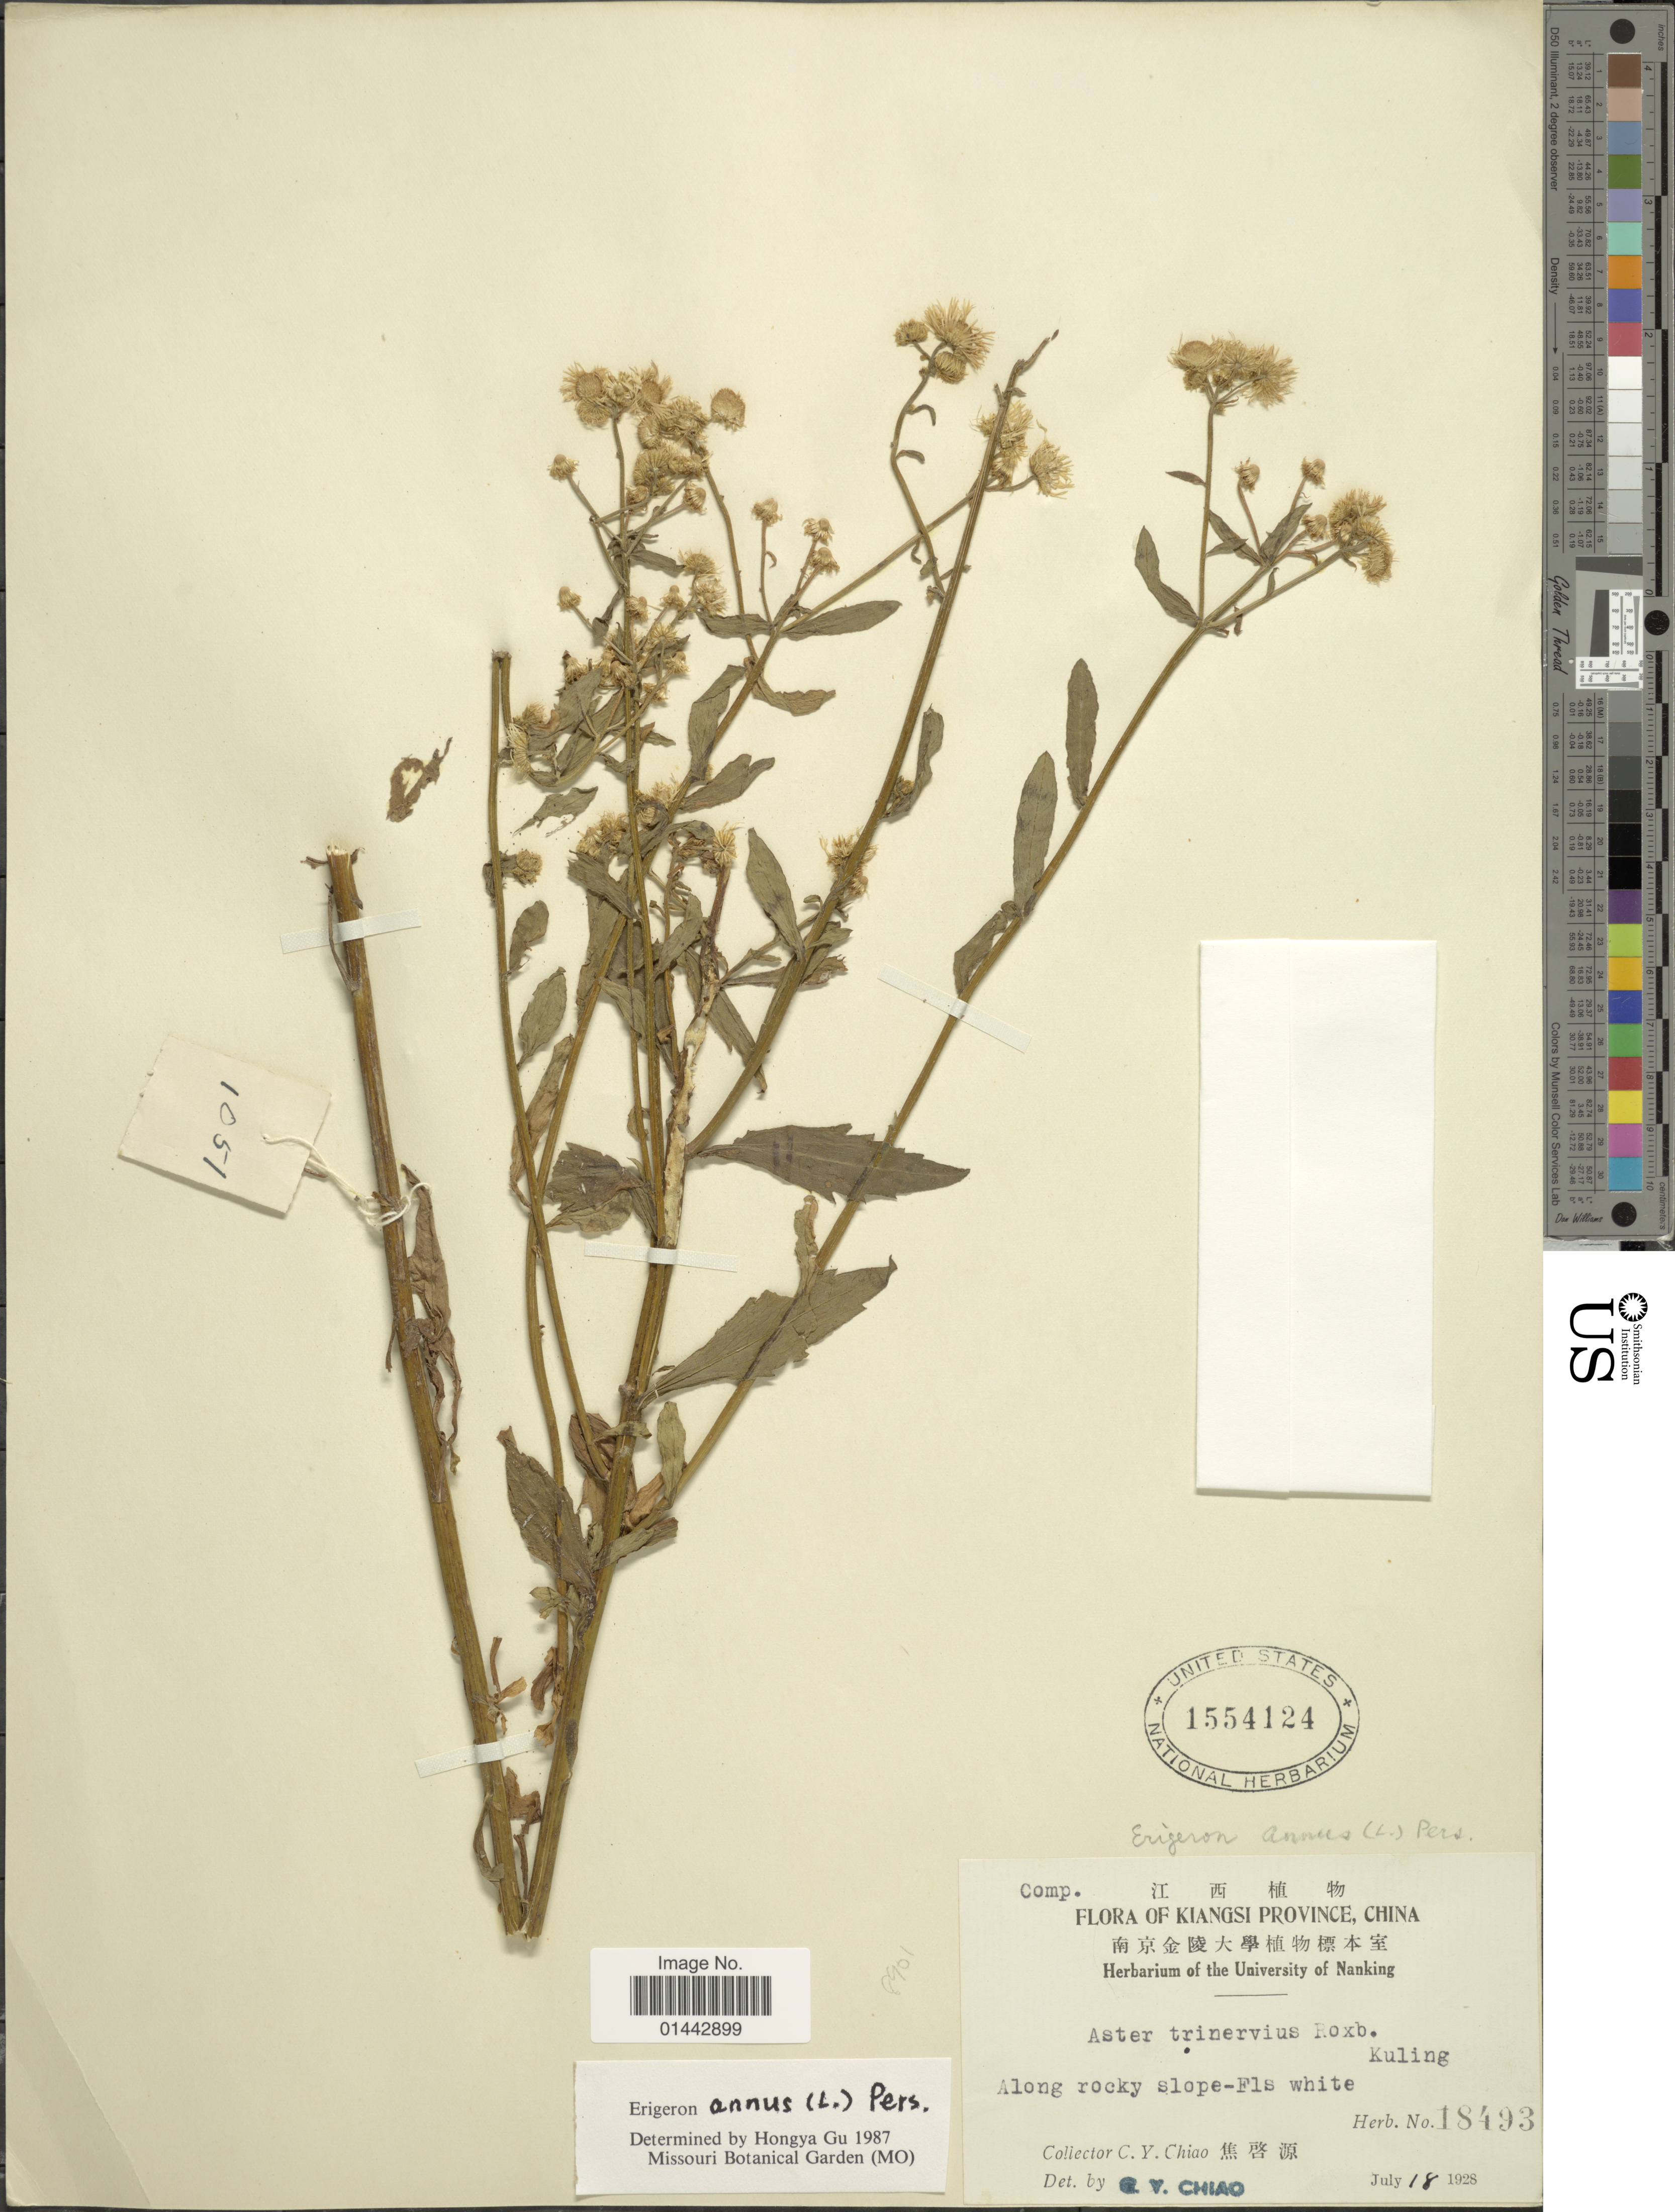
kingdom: Plantae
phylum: Tracheophyta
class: Magnoliopsida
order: Asterales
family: Asteraceae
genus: Erigeron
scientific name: Erigeron annuus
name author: (L.) Pers.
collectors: C. Y. Chiao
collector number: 18493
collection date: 1928-07-18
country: China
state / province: Jiangxi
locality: Along rocky slope.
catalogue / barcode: US 1554124